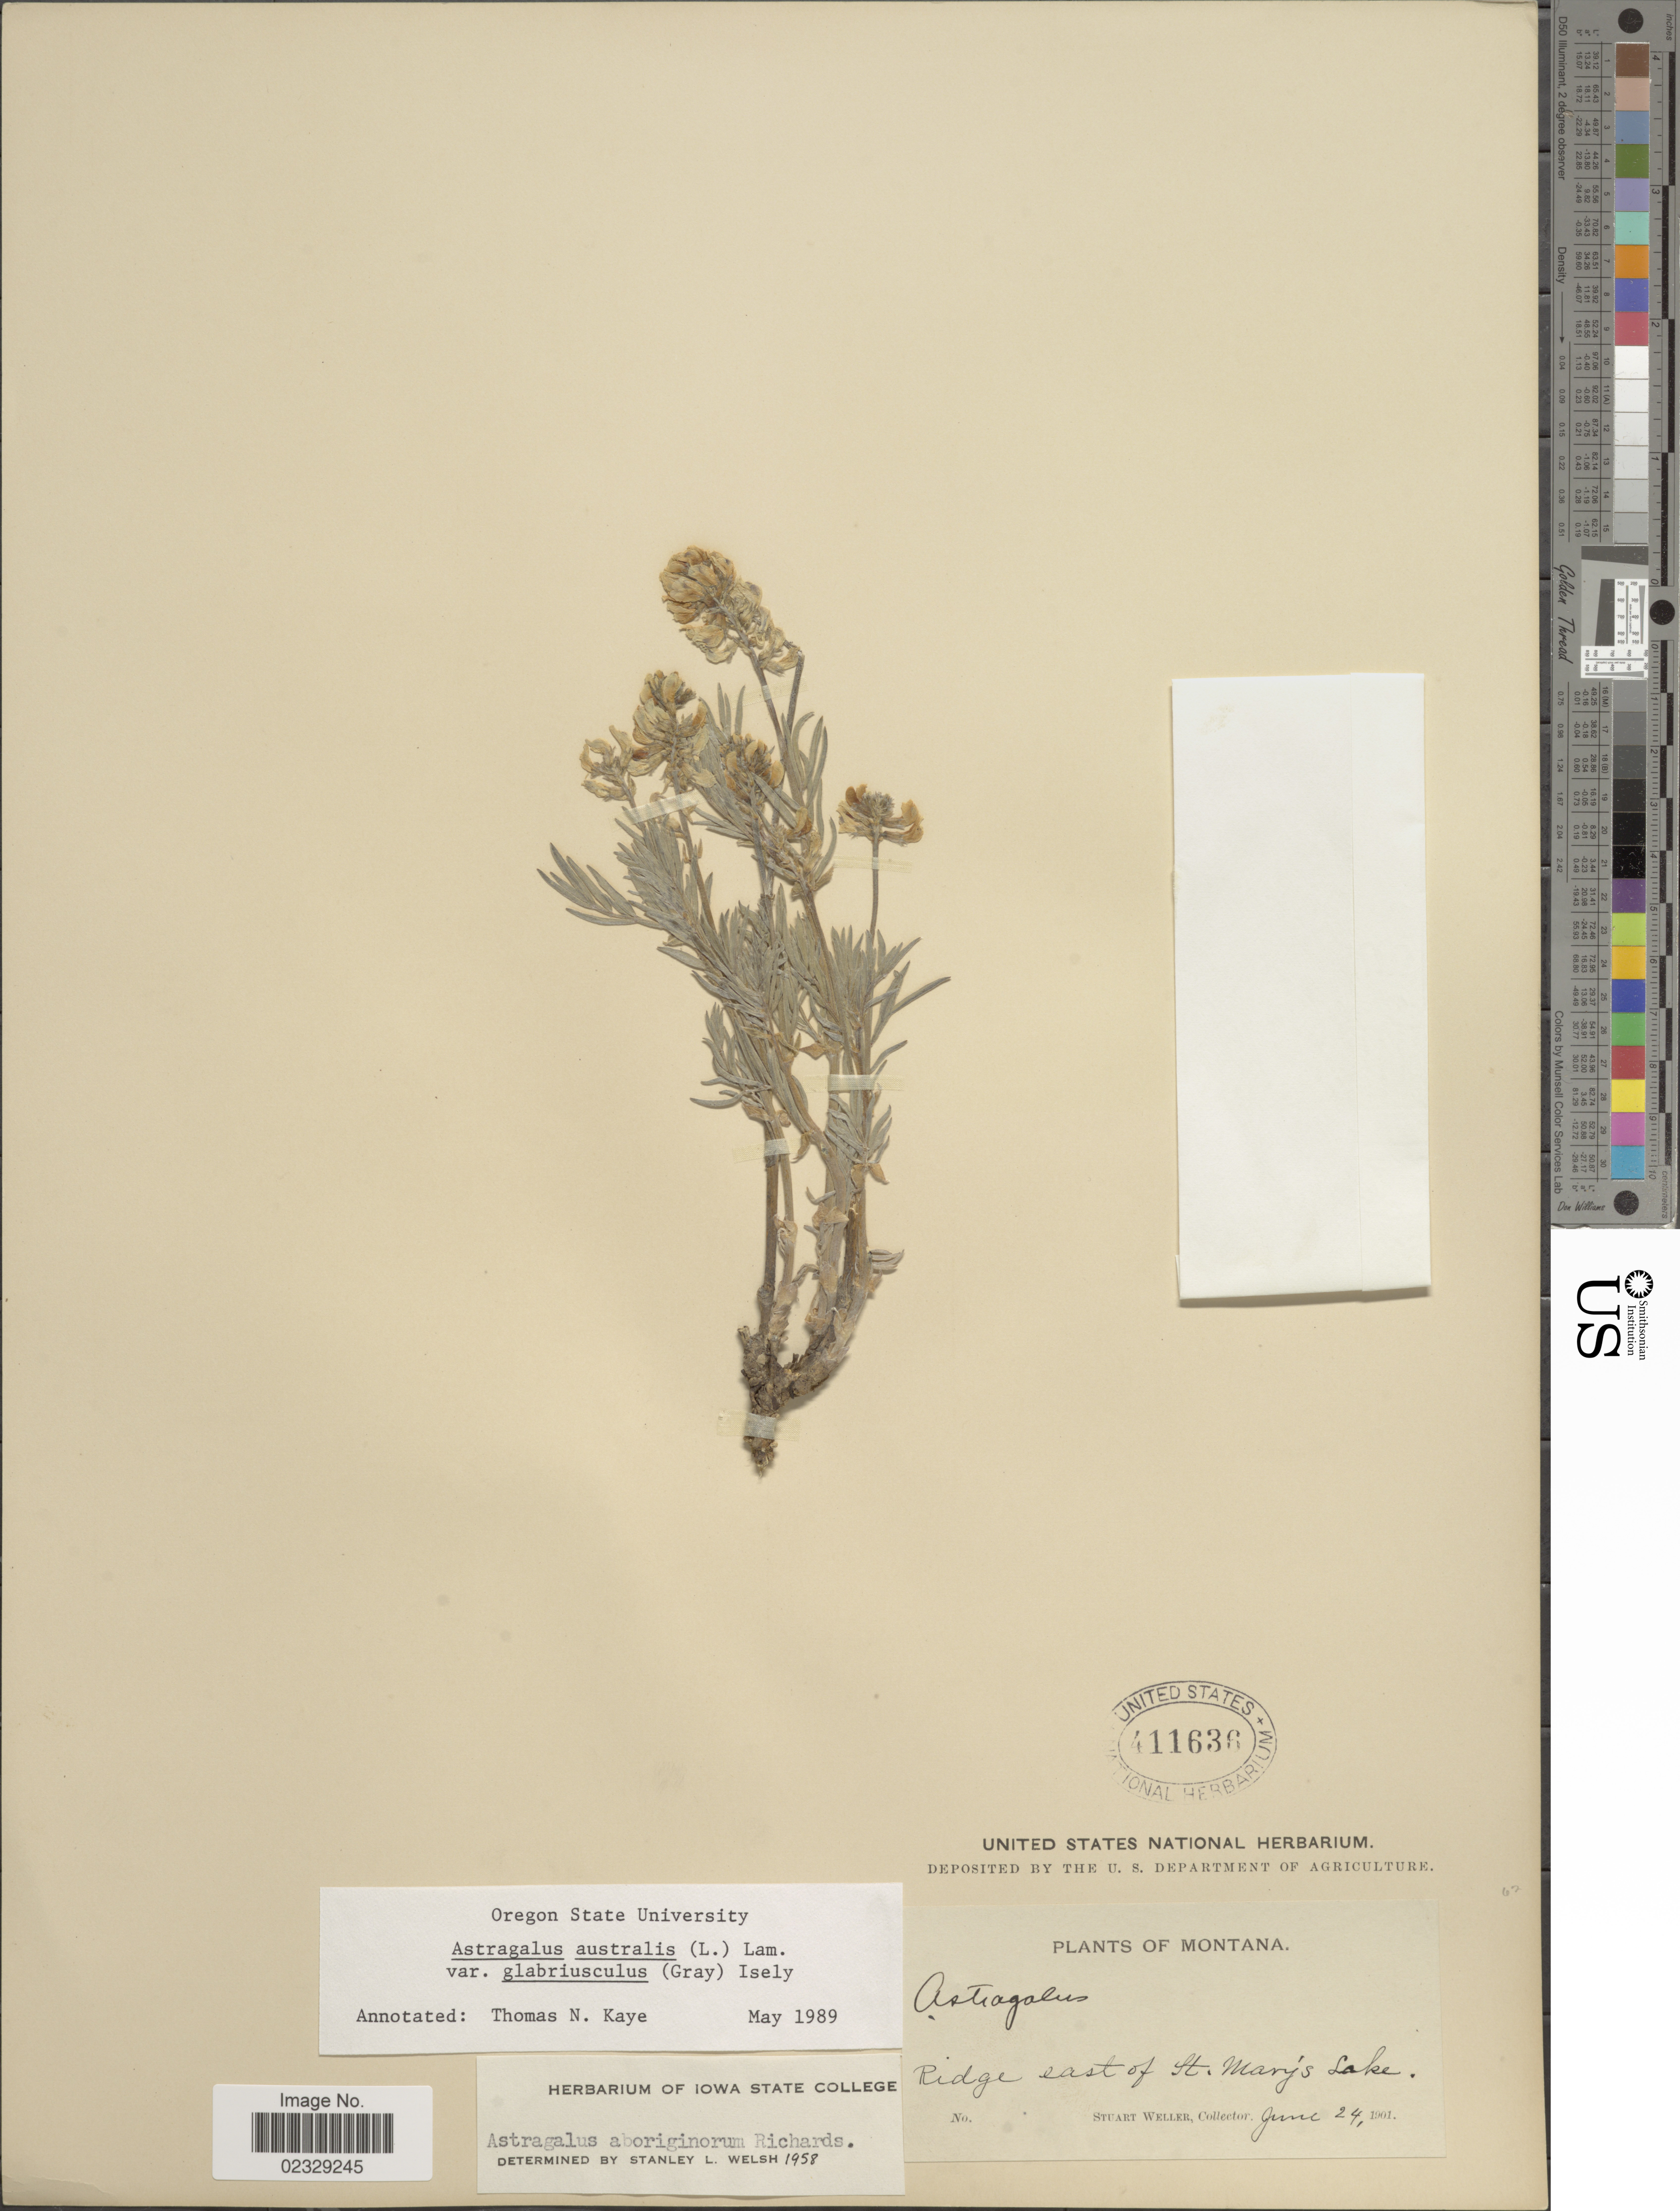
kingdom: Plantae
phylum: Tracheophyta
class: Magnoliopsida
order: Fabales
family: Fabaceae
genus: Astragalus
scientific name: Astragalus australis var. glabriusculus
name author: (Hook.) Isley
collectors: S. Weller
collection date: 1901-06-24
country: United States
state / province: Montana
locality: Ridge east of St. Mary's Lake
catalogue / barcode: US 411636